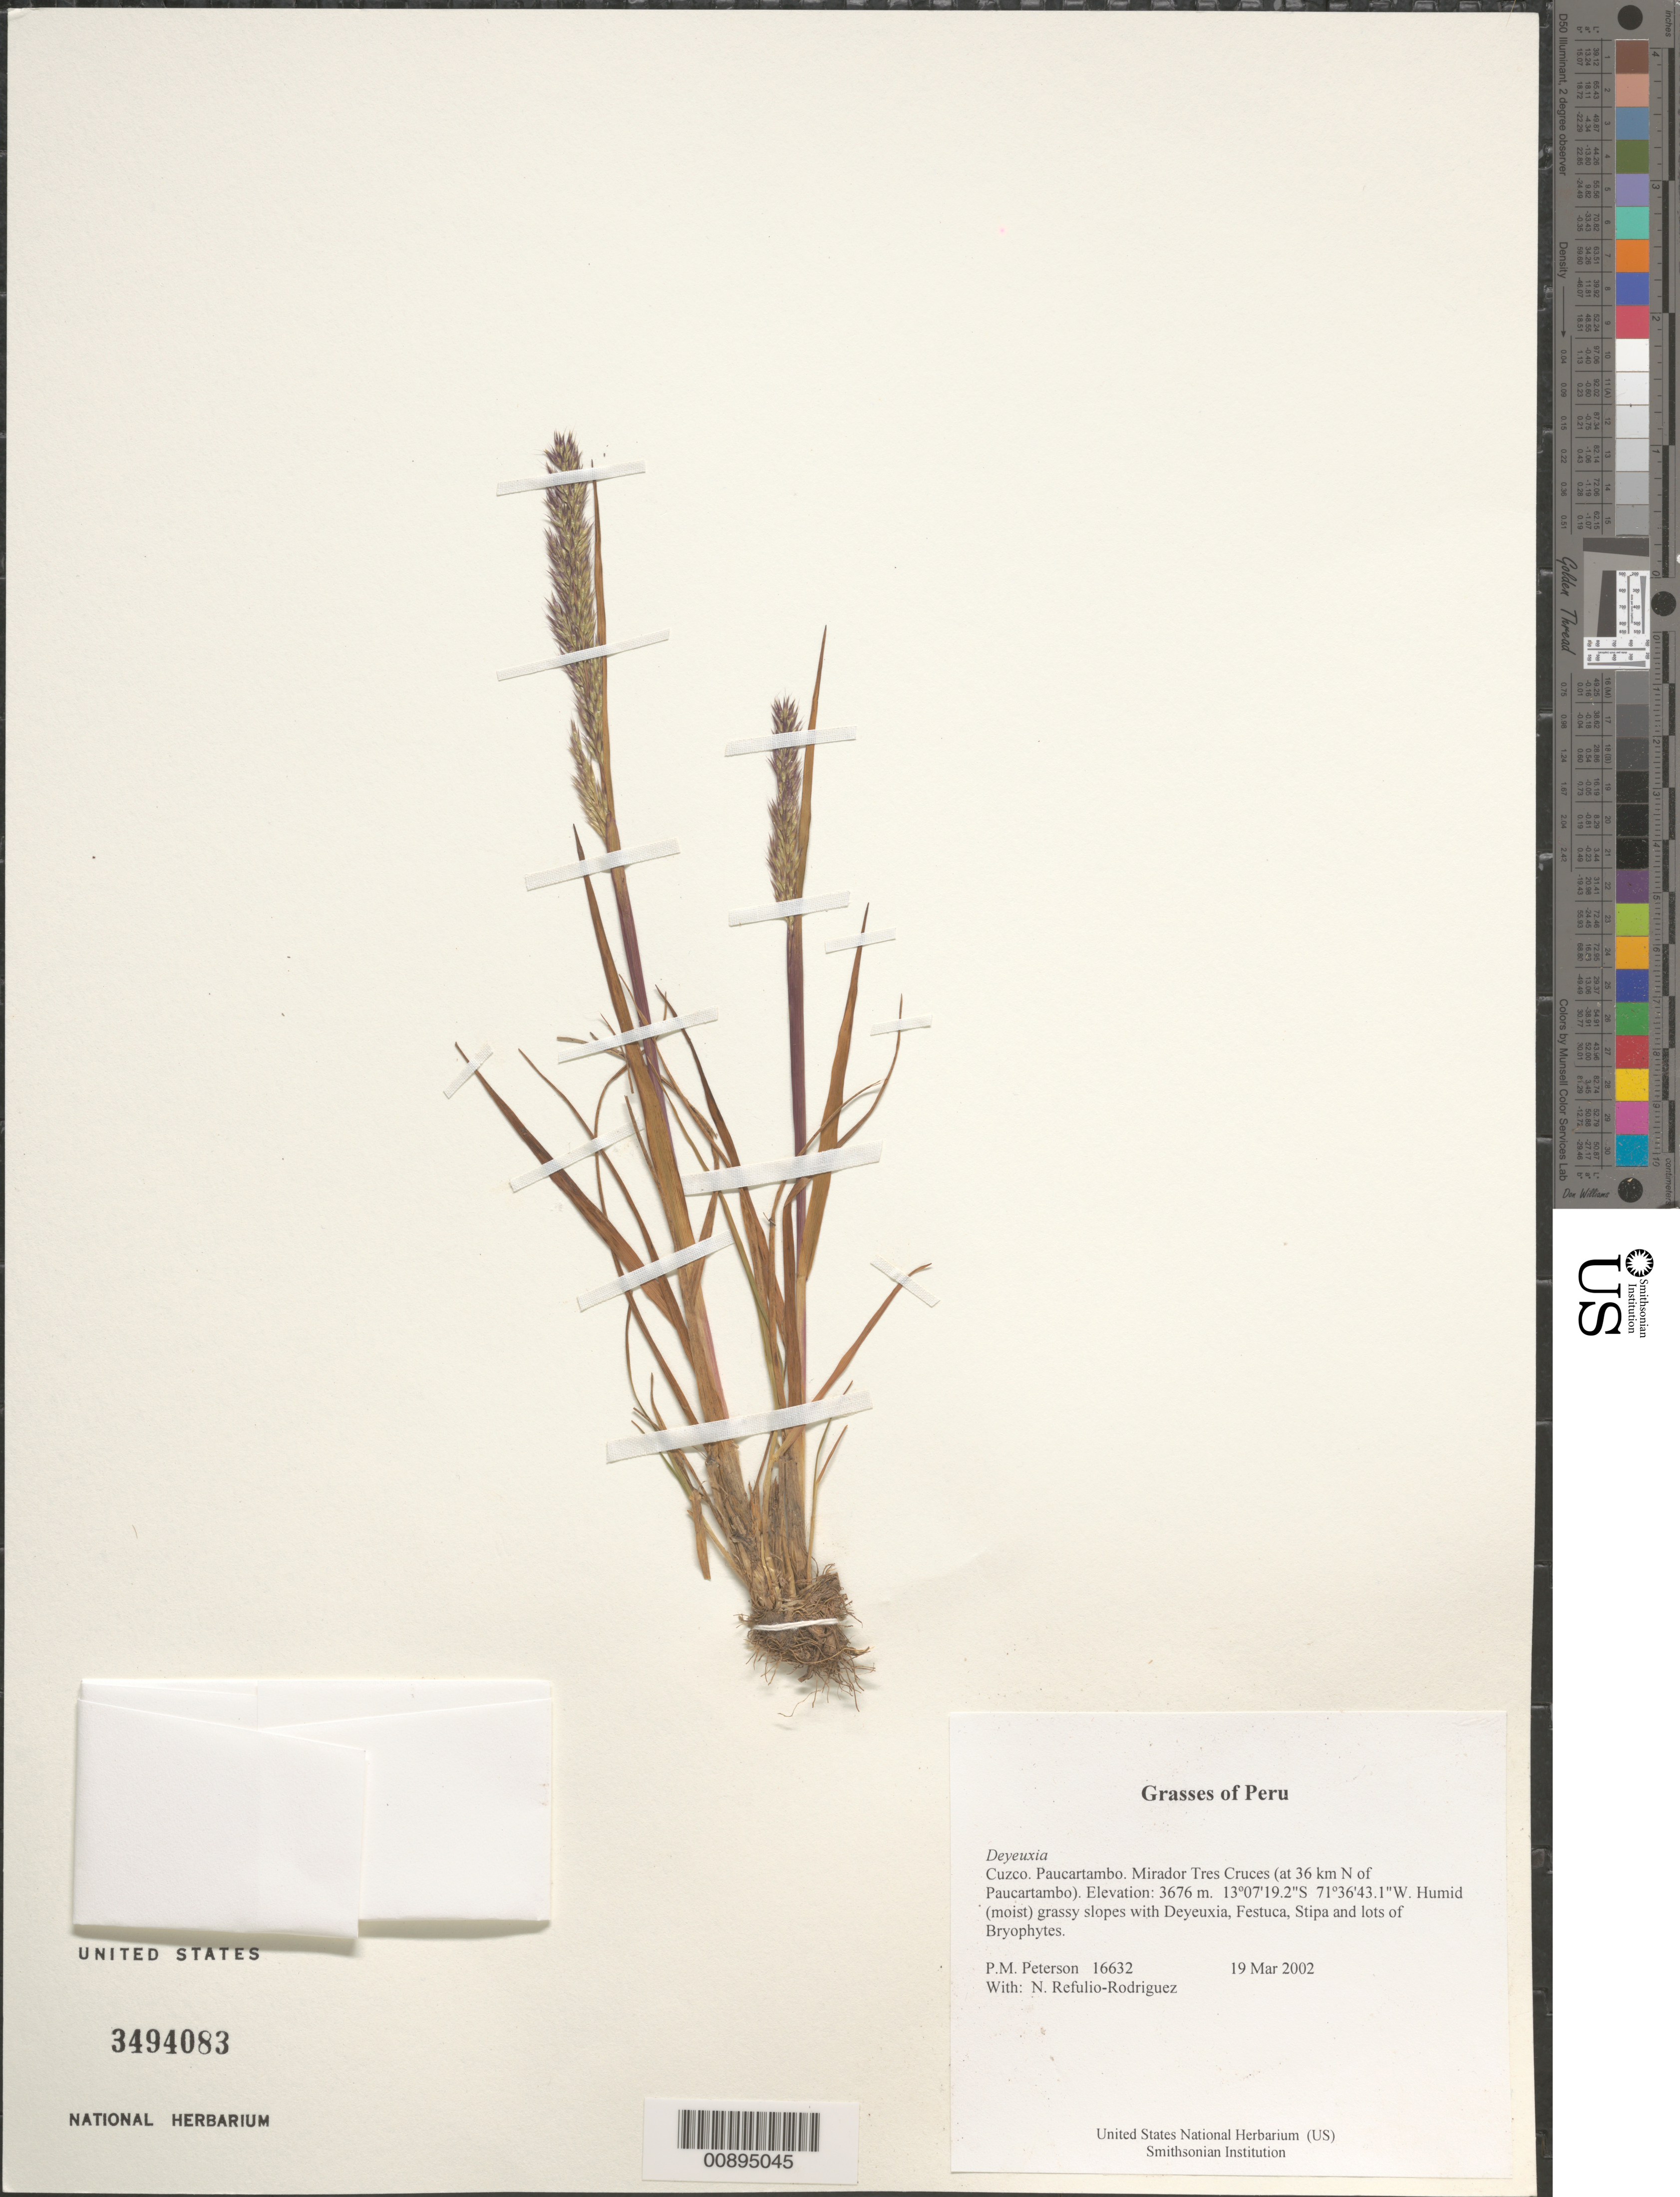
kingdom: Plantae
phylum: Tracheophyta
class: Liliopsida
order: Poales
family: Poaceae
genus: Calamagrostis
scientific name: Calamagrostis sp.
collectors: P. M. Peterson & N. Refulio-Rodríguez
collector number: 16632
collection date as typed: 19 Mar 2002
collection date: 2002-03-19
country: Peru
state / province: Cusco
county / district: Paucartambo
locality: Mirador Tres Cruces (at 36 km N of Paucartambo).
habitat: Humid (moist) grassy slopes with ~Deyeuxia, Festuca, Stipa~ and lots of Bryophytes.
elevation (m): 3676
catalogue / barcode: US 3494083